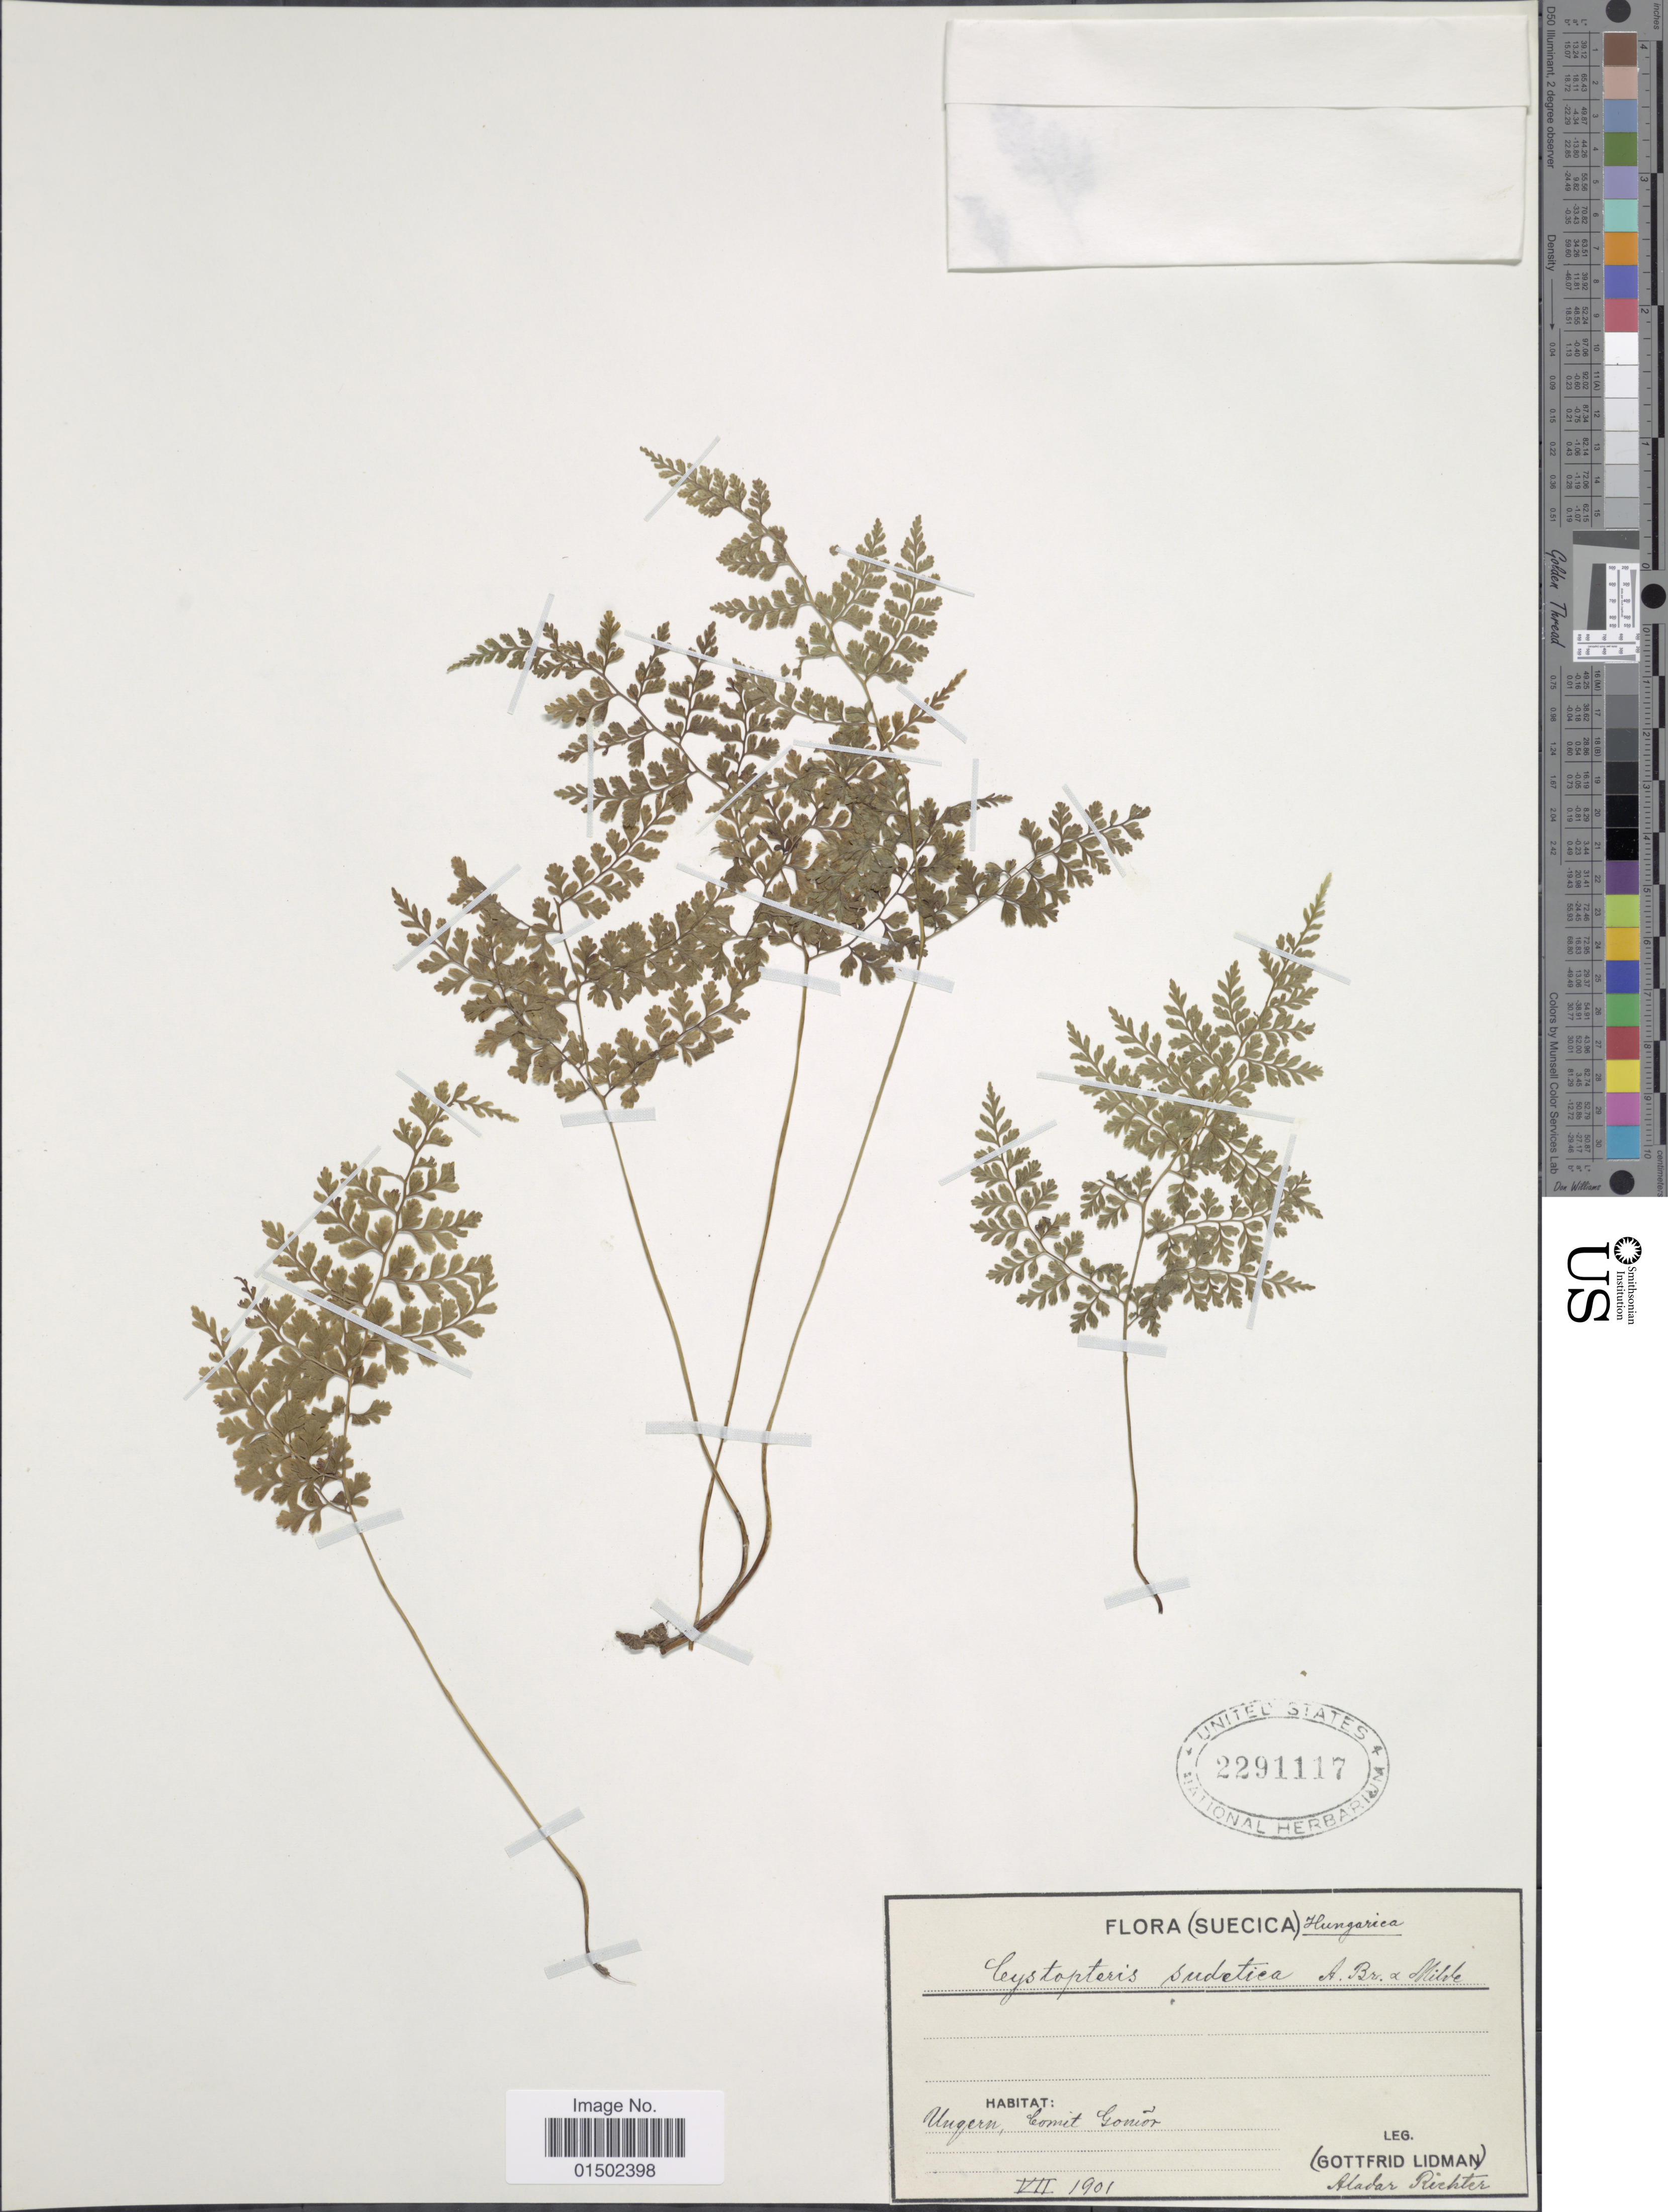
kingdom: Plantae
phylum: Tracheophyta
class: Polypodiopsida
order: Polypodiales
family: Cystopteridaceae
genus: Cystopteris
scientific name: Cystopteris sudetica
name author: A. Braun & Milde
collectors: A. Richter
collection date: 1901-07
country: Hungary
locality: Ungern, Comit Gonior [interpreted]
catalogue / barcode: US 2291117